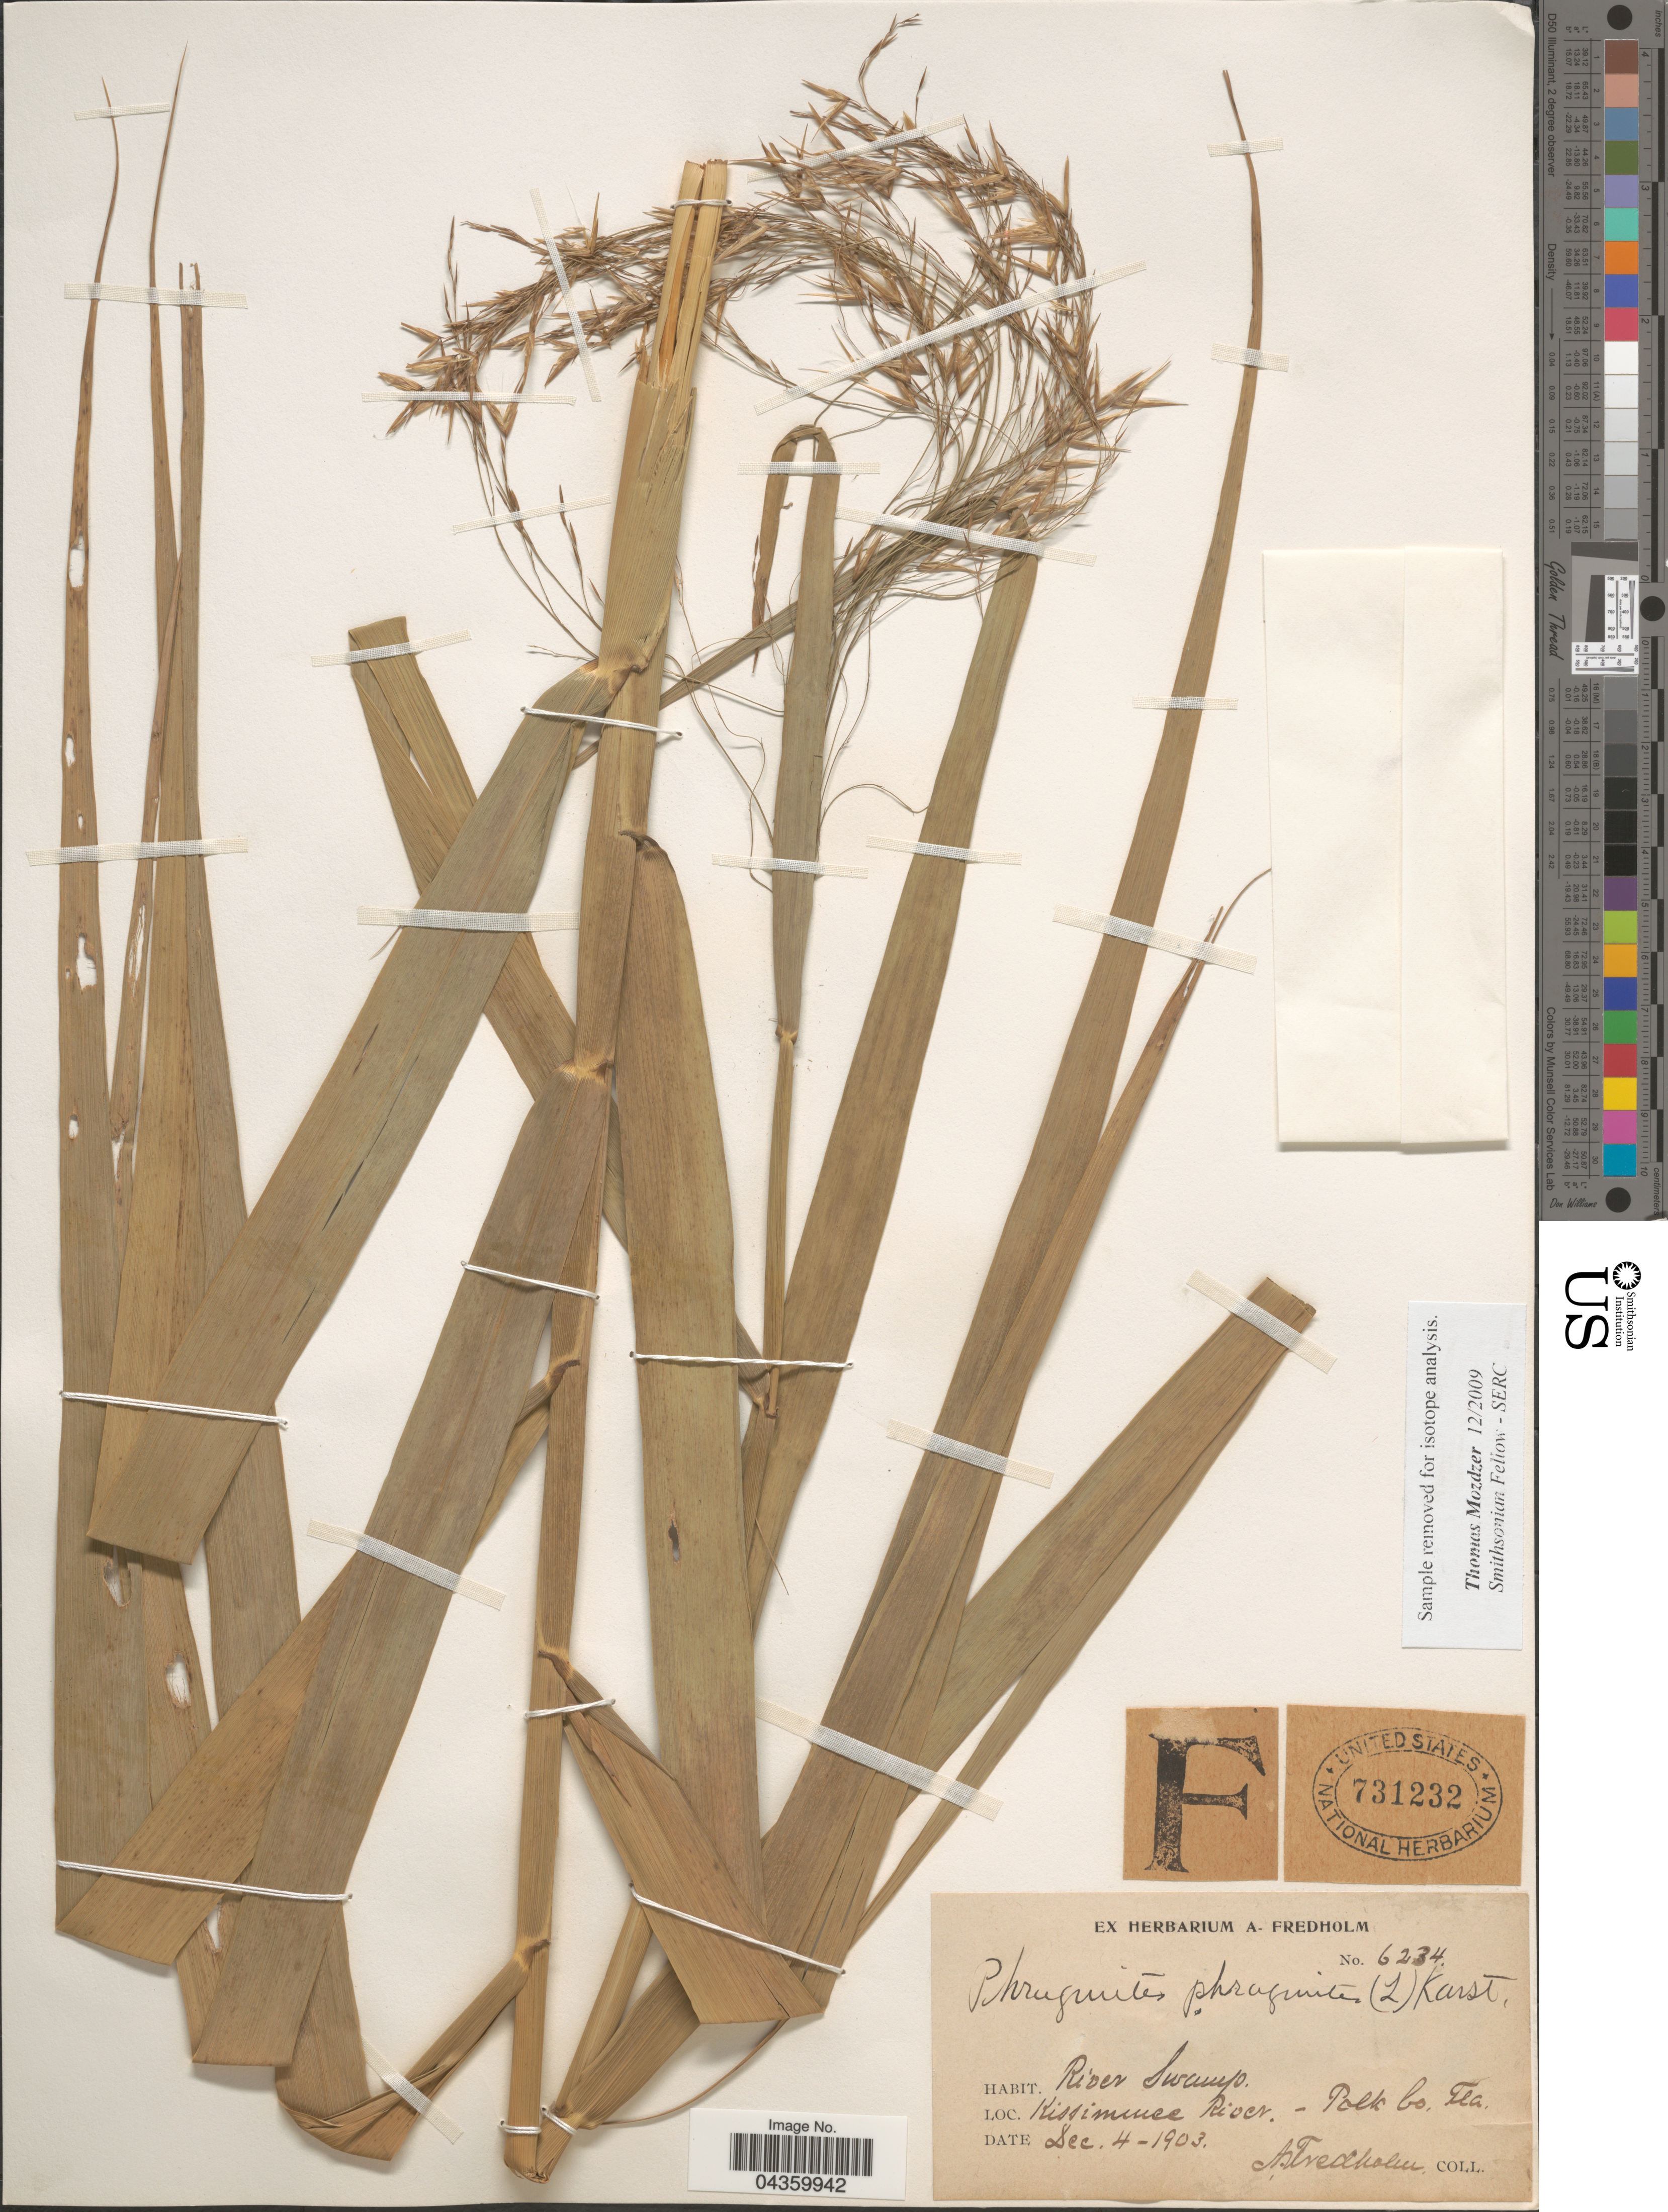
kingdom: Plantae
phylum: Tracheophyta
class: Liliopsida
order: Poales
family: Poaceae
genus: Phragmites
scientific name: Phragmites australis subsp. berlandieri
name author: (E. Fourn.) Saltonstall & Hauber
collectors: A. Fredholm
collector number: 6234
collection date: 1903-12-04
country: United States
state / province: Florida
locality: River Swamp. Kissimmee River. Polk Co.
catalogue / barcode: US 731232